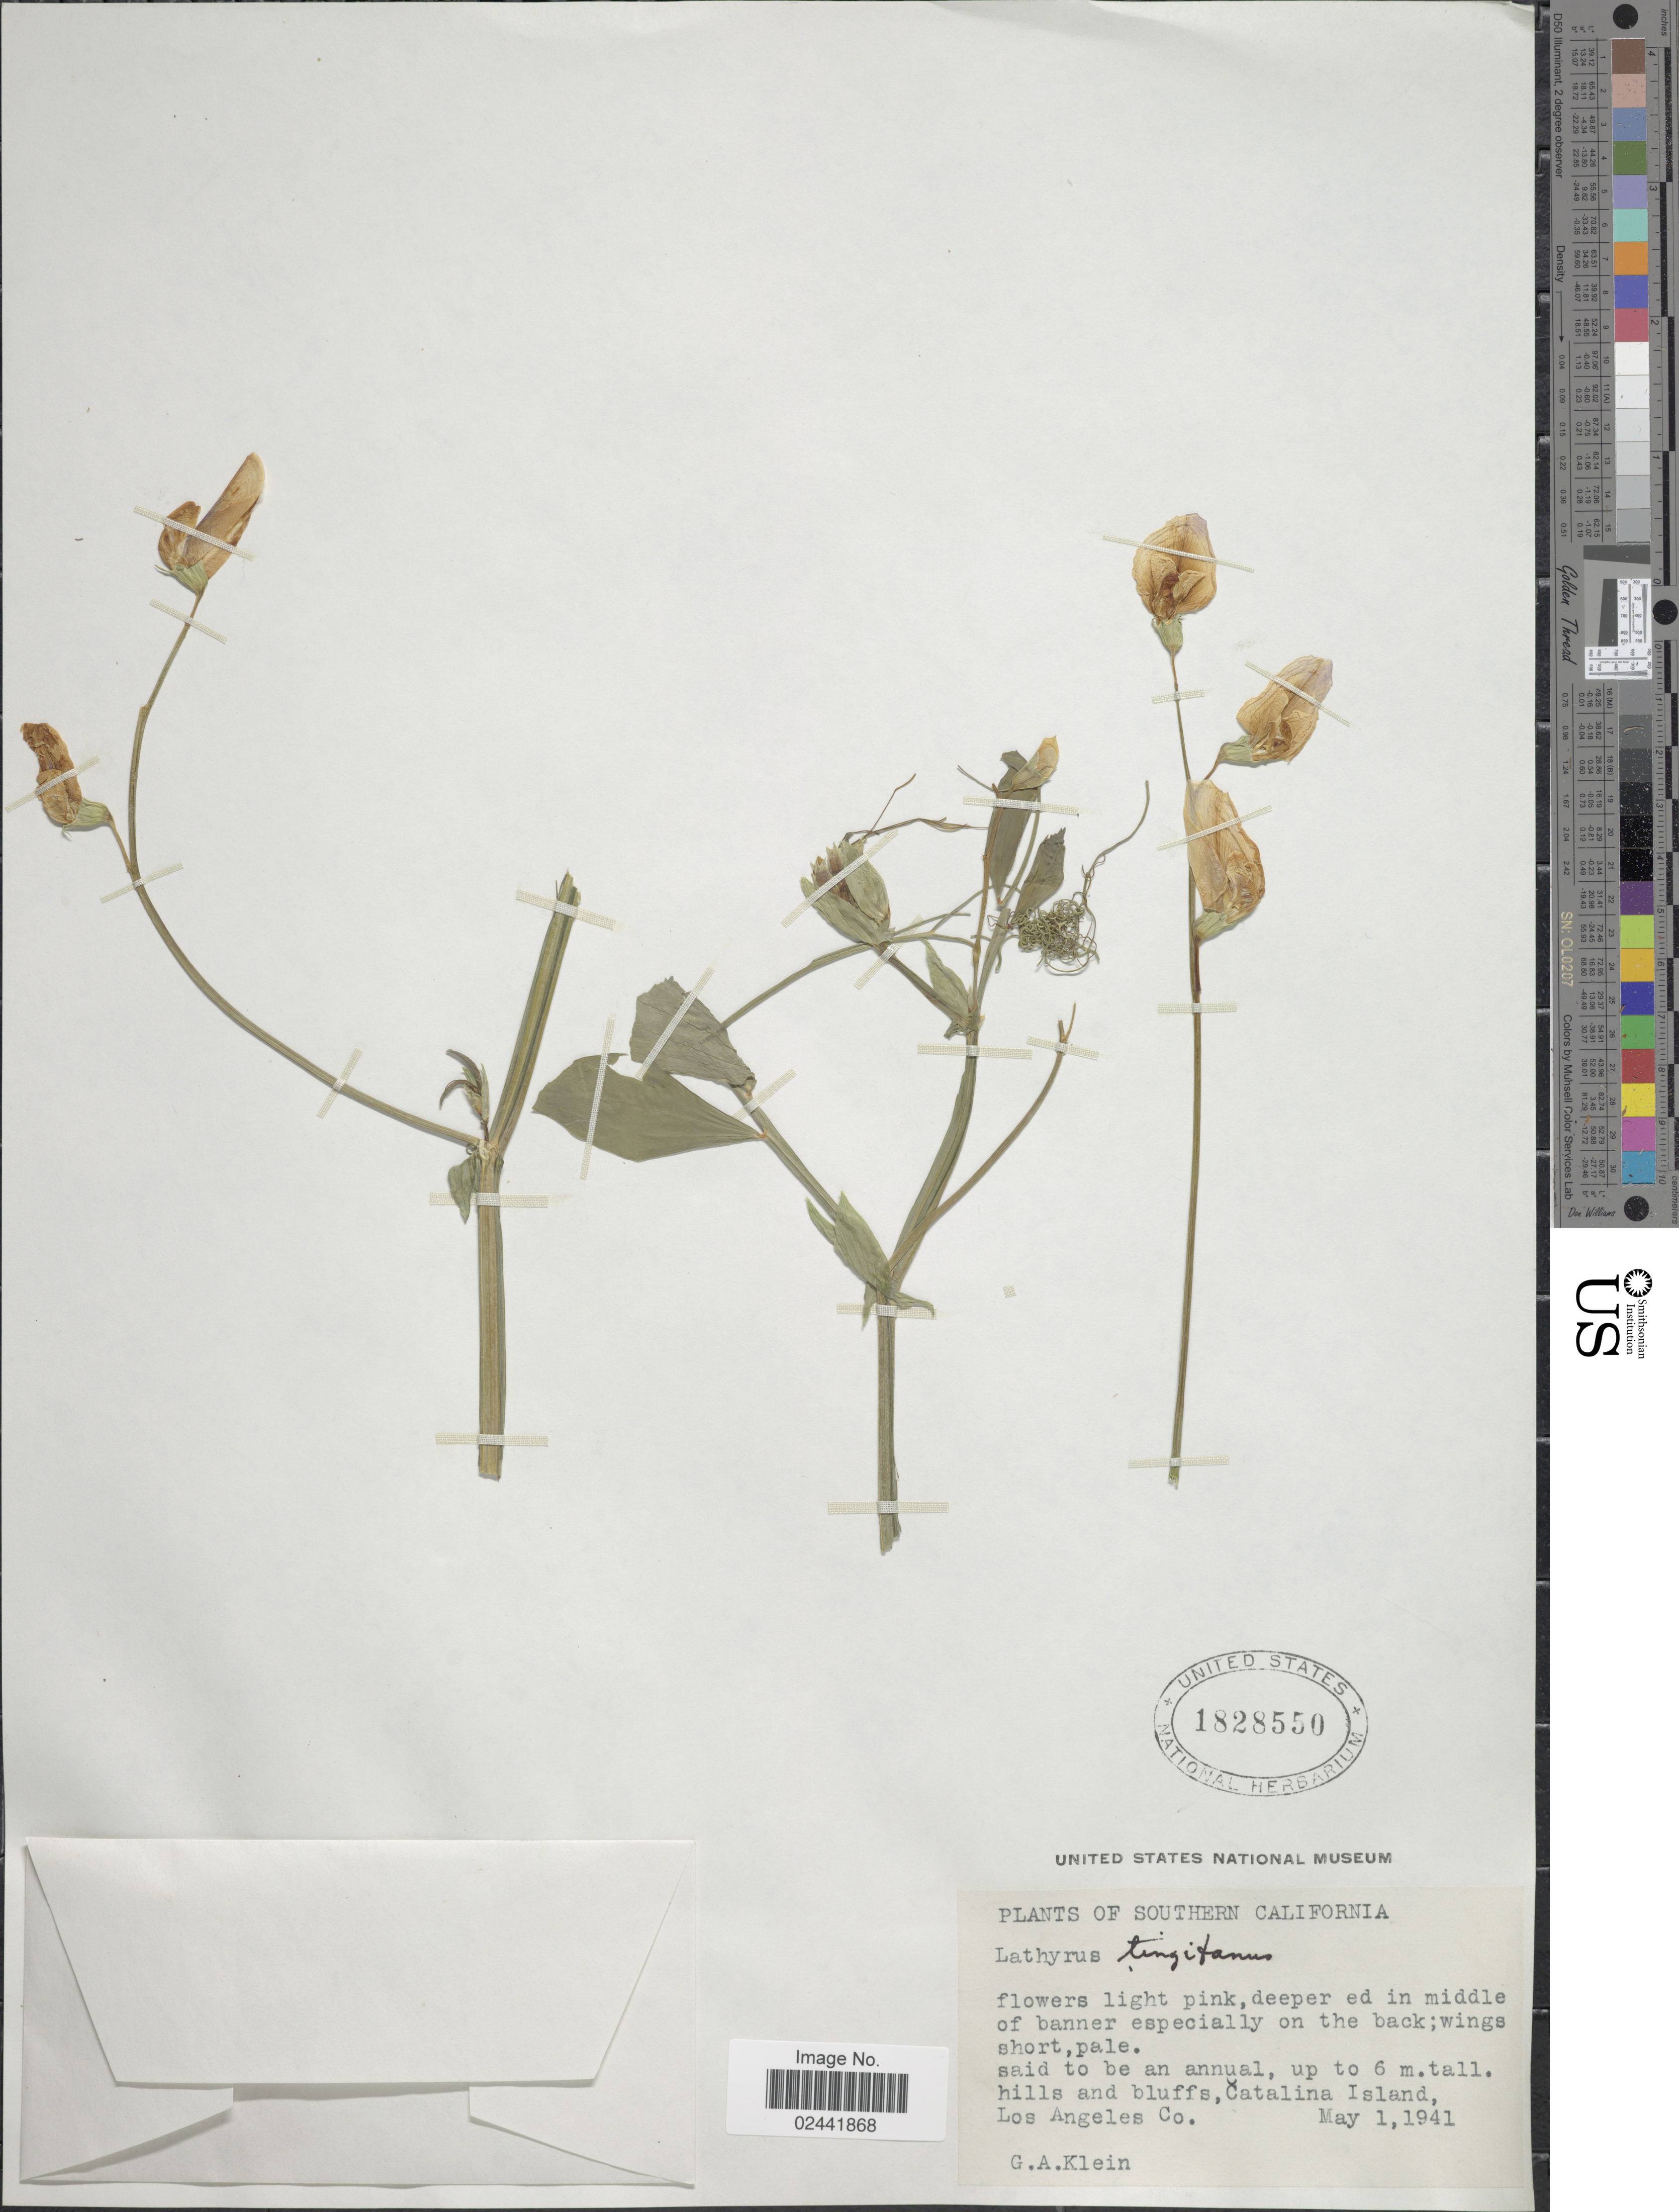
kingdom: Plantae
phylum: Tracheophyta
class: Magnoliopsida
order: Fabales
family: Fabaceae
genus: Lathyrus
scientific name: Lathyrus tingitanus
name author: L.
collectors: G. Klein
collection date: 1941-05-01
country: United States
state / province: California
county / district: Los Angeles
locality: Southern California. Hills and bluffs, Catalina Island, Los Angeles Co.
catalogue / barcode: US 1828550